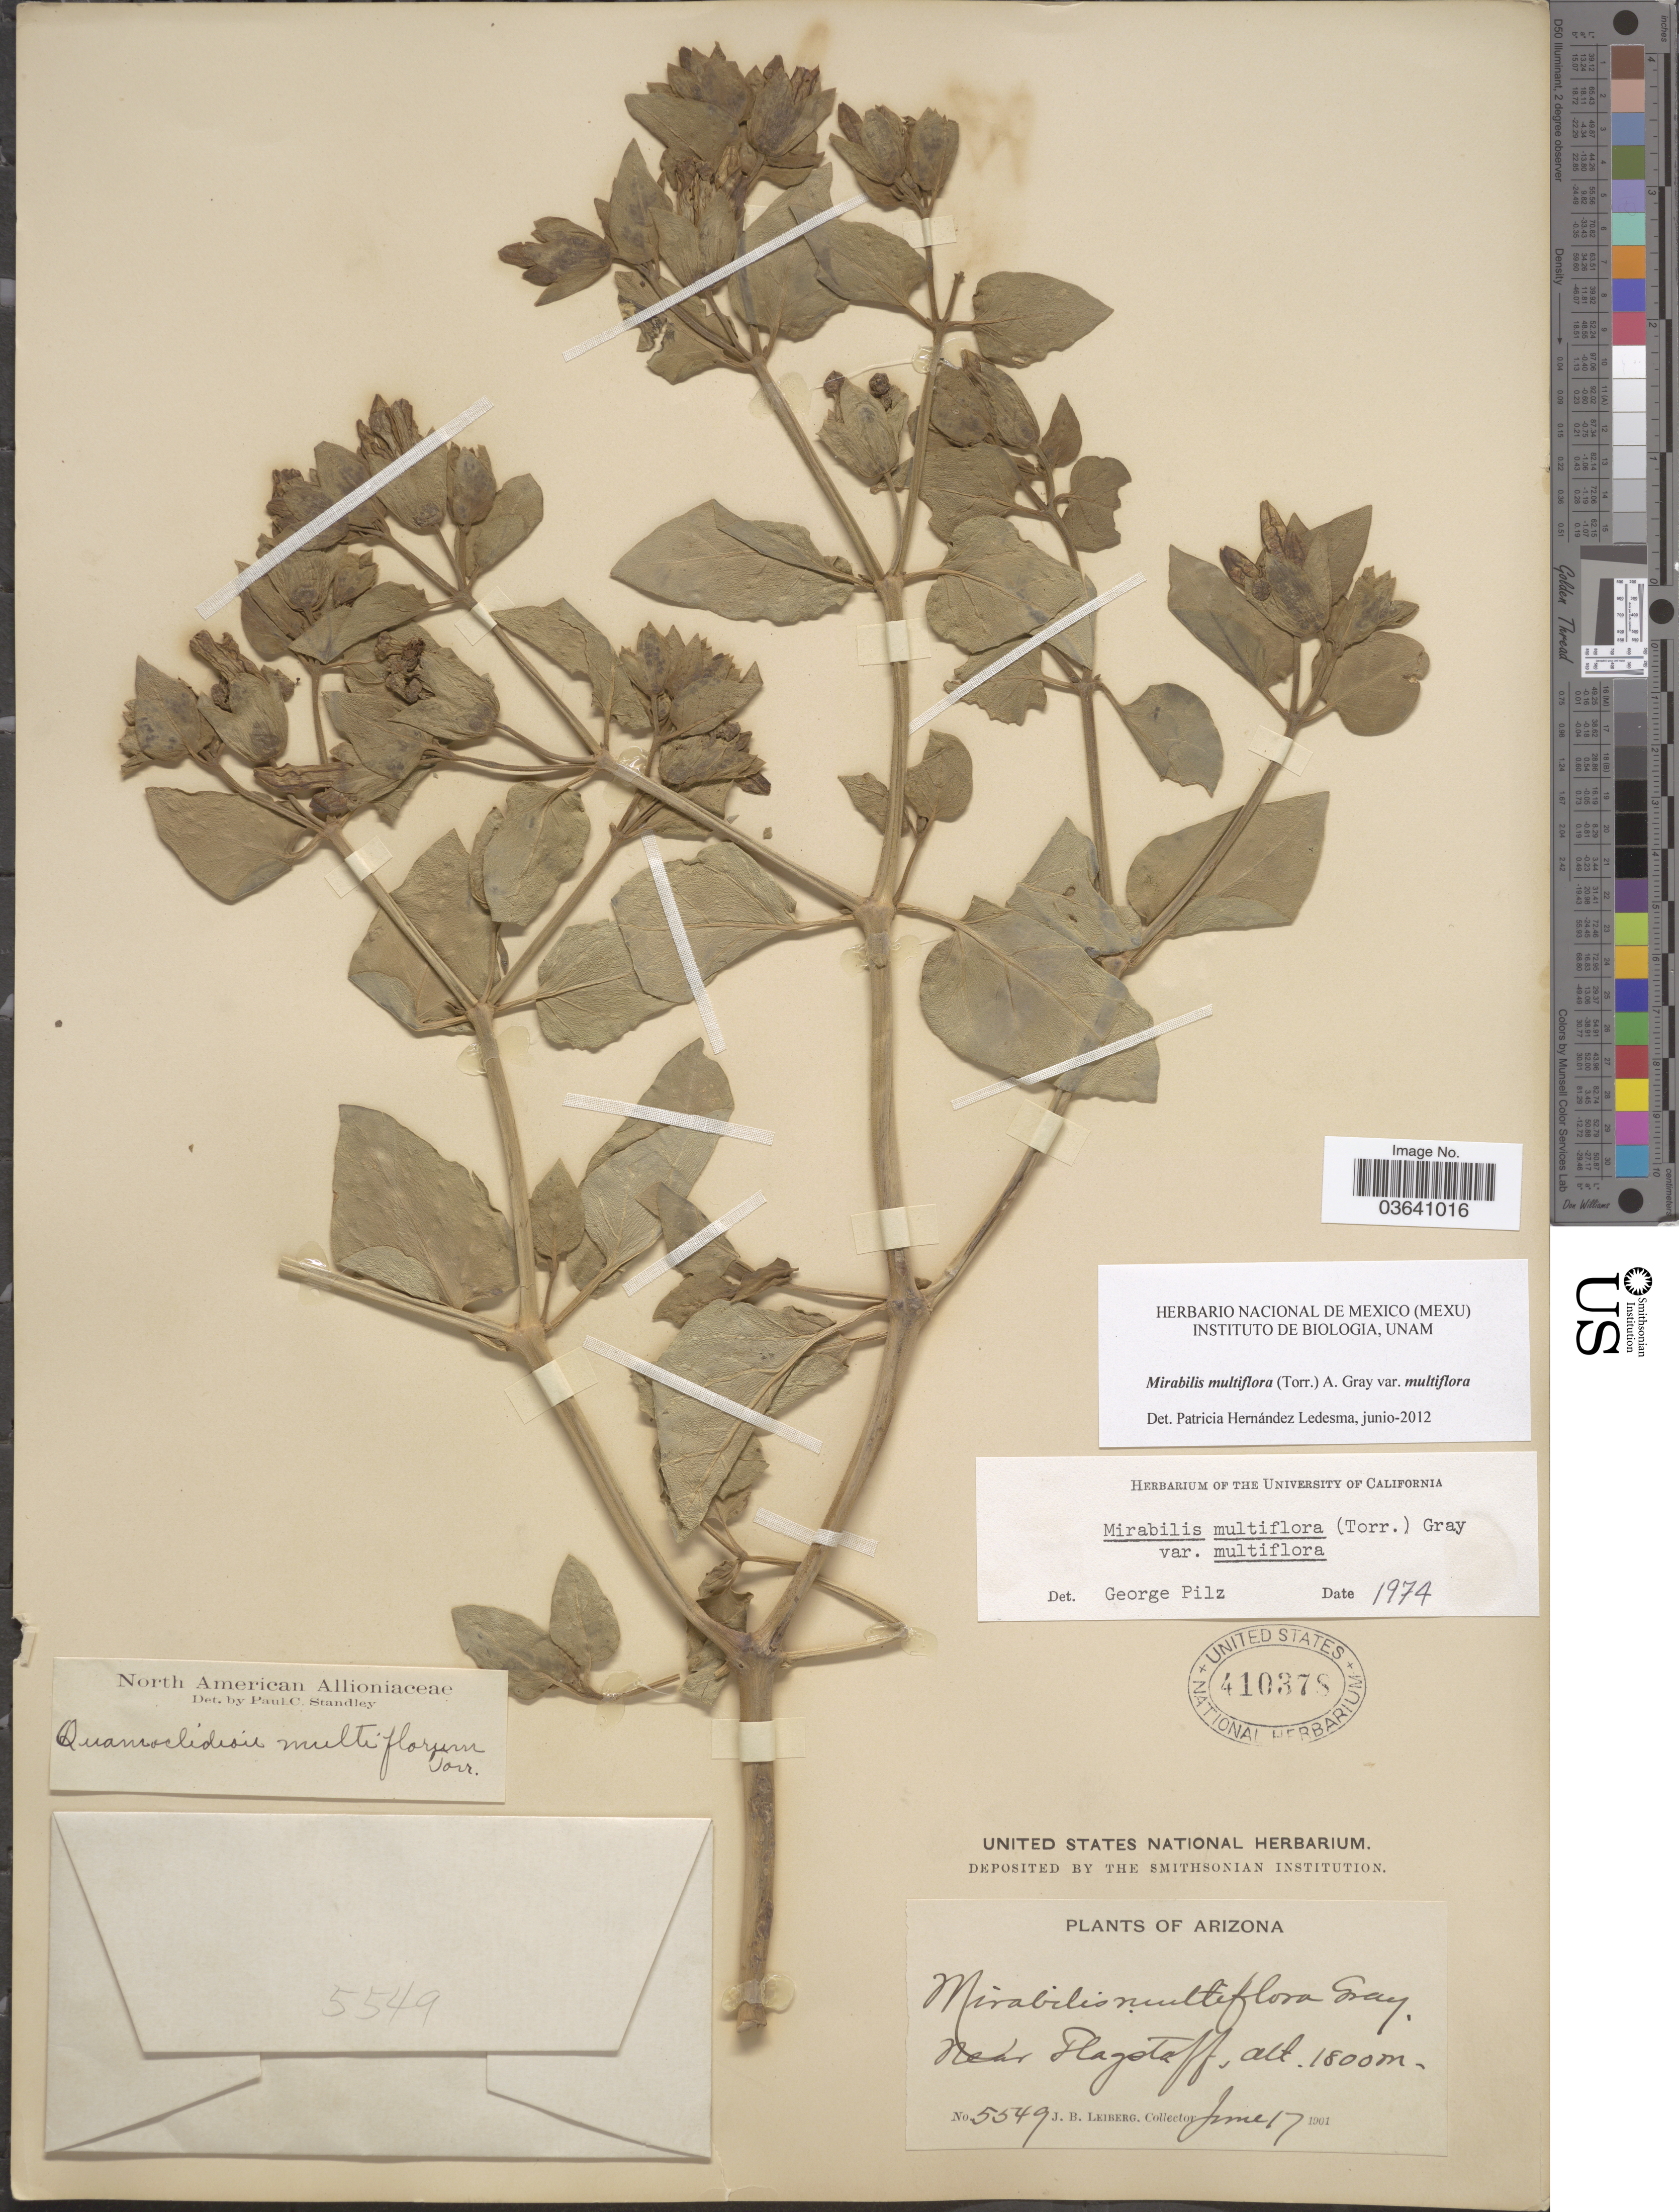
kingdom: Plantae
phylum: Tracheophyta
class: Magnoliopsida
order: Caryophyllales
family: Nyctaginaceae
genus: Mirabilis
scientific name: Mirabilis multiflora var. multiflora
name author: (Torr.) A. Gray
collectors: J. B. Leiberg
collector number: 5549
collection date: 1901-06-17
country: United States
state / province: Arizona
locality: Near Flagstaff.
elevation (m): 1800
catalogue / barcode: US 410378